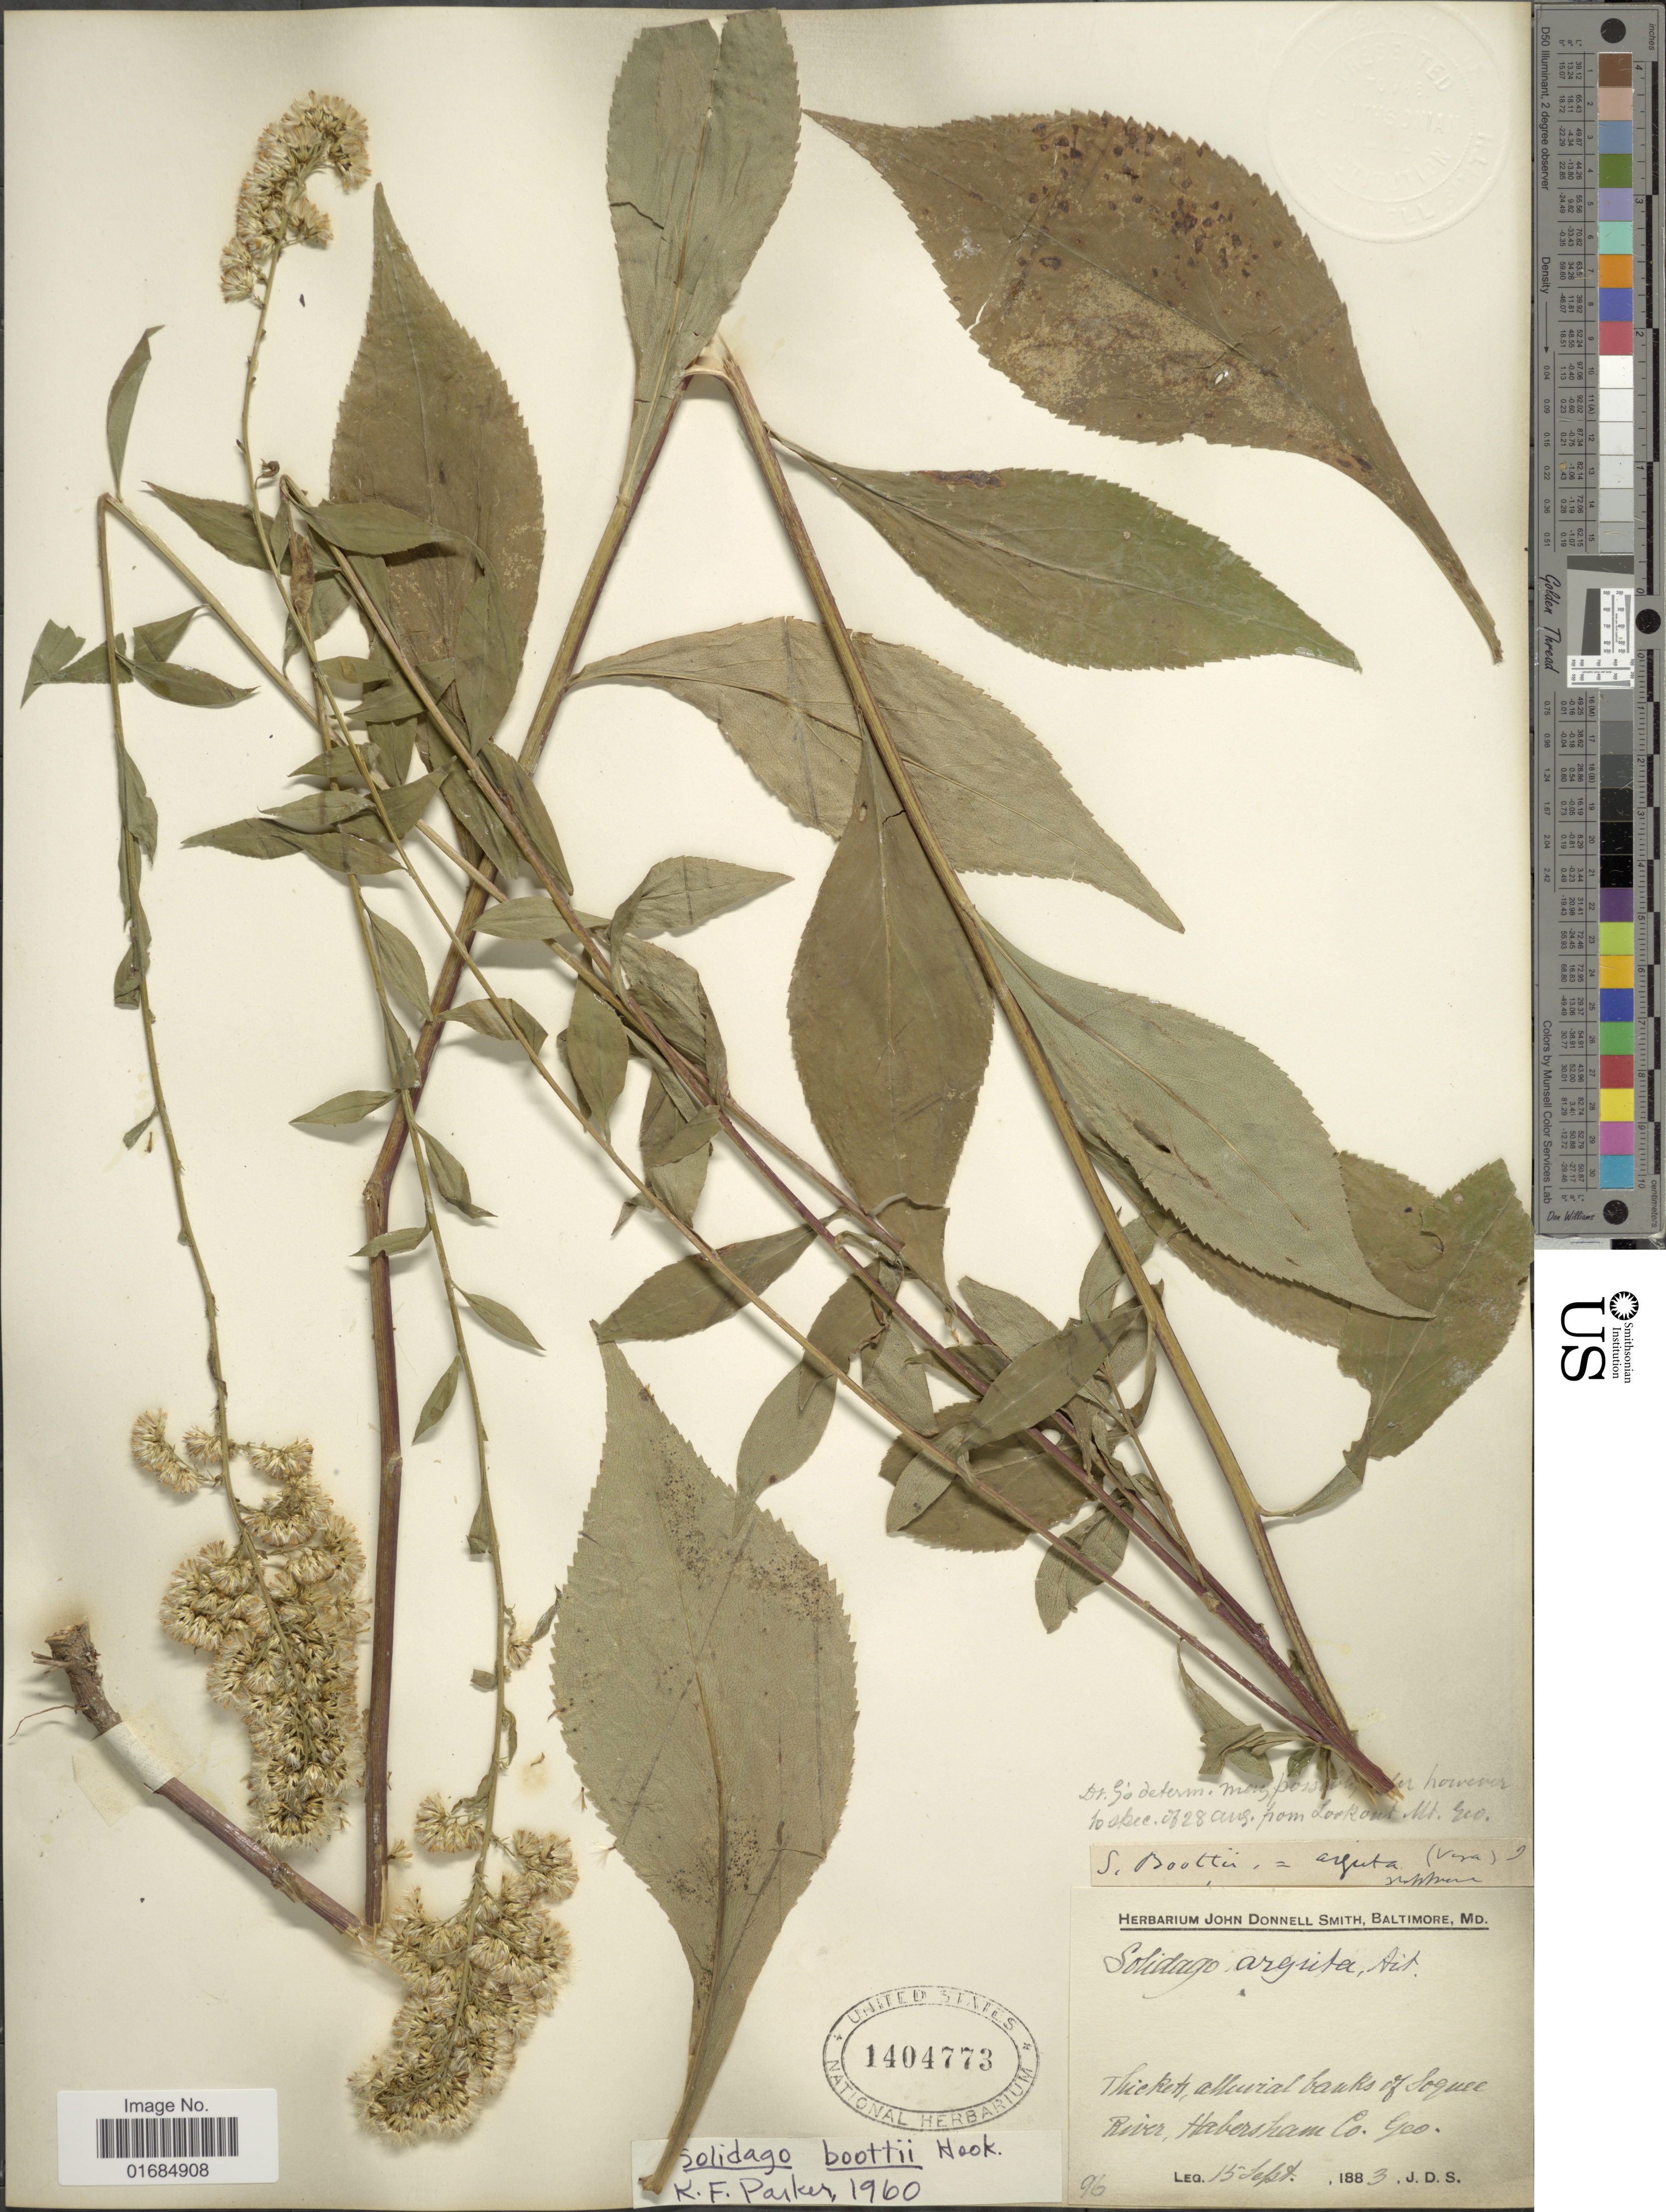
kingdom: Plantae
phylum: Tracheophyta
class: Magnoliopsida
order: Asterales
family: Asteraceae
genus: Solidago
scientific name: Solidago boottii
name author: Hook.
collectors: J. Donnell Smith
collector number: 96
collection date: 1883-09-15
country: United States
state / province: Georgia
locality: Thicket, alluvial banks of Sogual River, Habersham Co.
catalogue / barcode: US 1404773